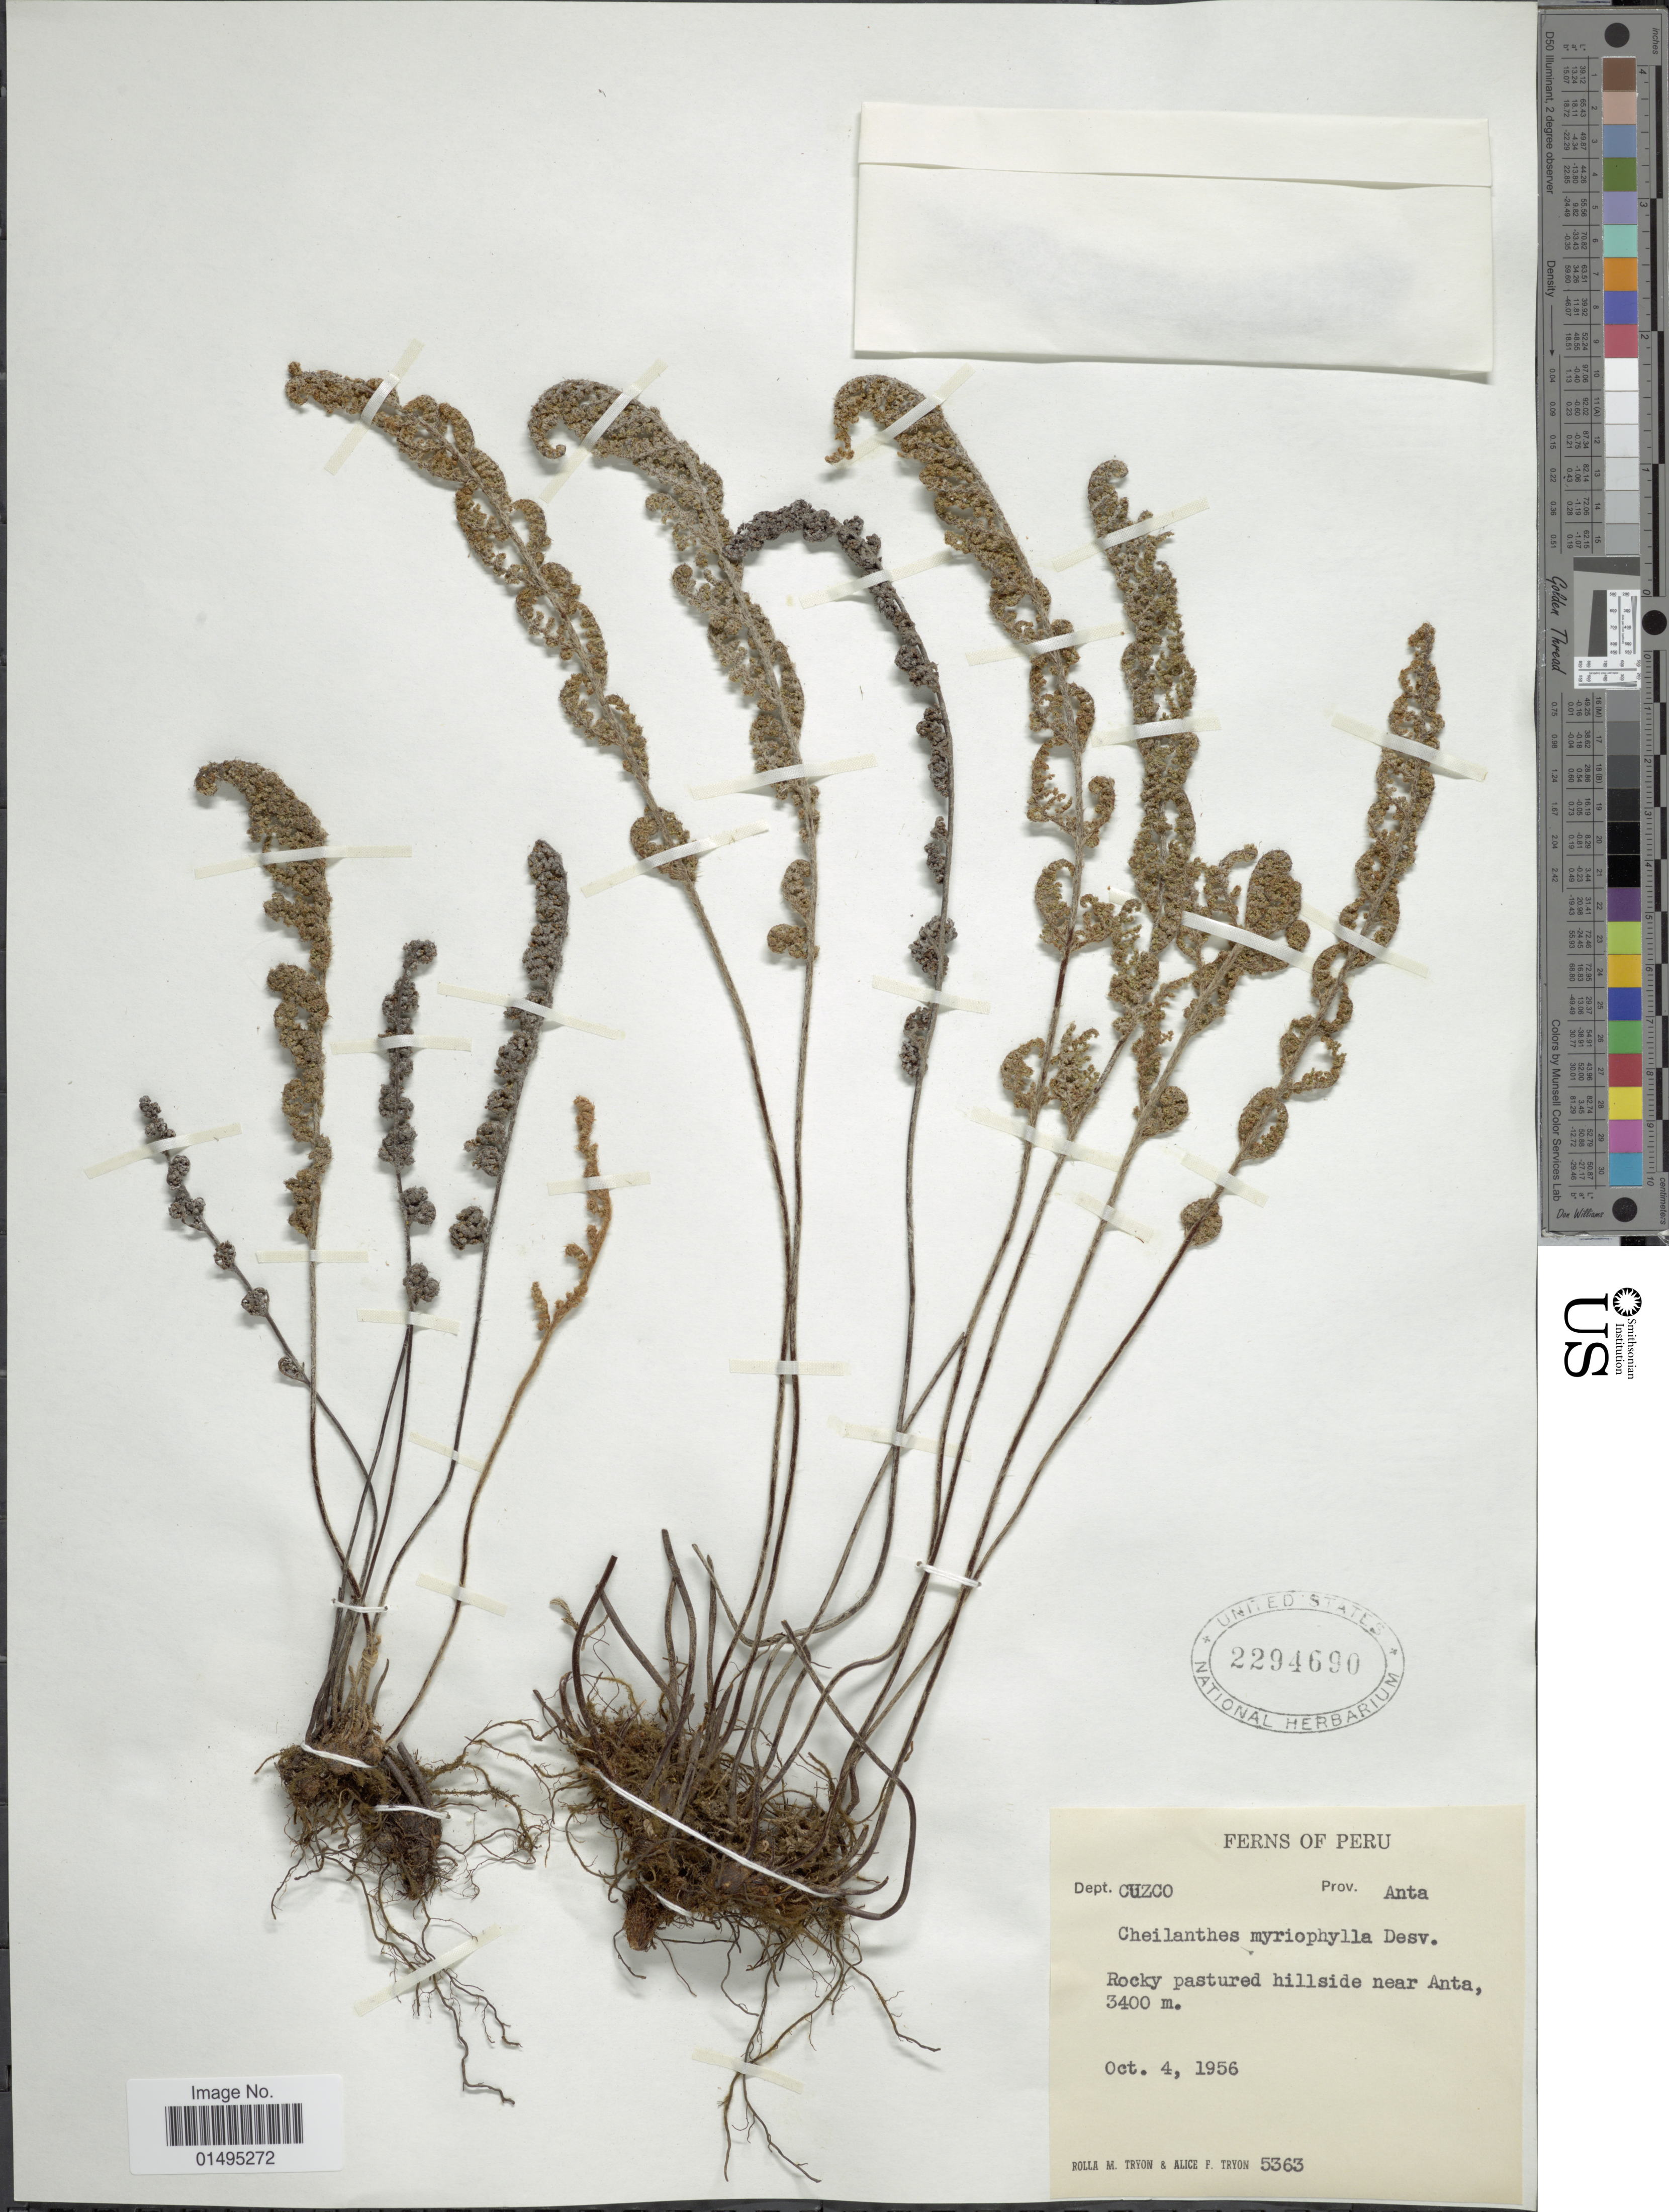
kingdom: Plantae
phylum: Tracheophyta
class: Polypodiopsida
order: Polypodiales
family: Pteridaceae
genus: Myriopteris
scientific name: Myriopteris myriophylla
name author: (Desv.) J. Sm.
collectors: R. M. Tryon & A. F. Tryon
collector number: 5363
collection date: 1956-10-04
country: Peru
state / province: Cusco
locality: Ferns of Peru, Dept. Cuzco, Prov. Anta, rocky pastured hillside near Anta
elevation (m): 3400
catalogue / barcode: US 2294690